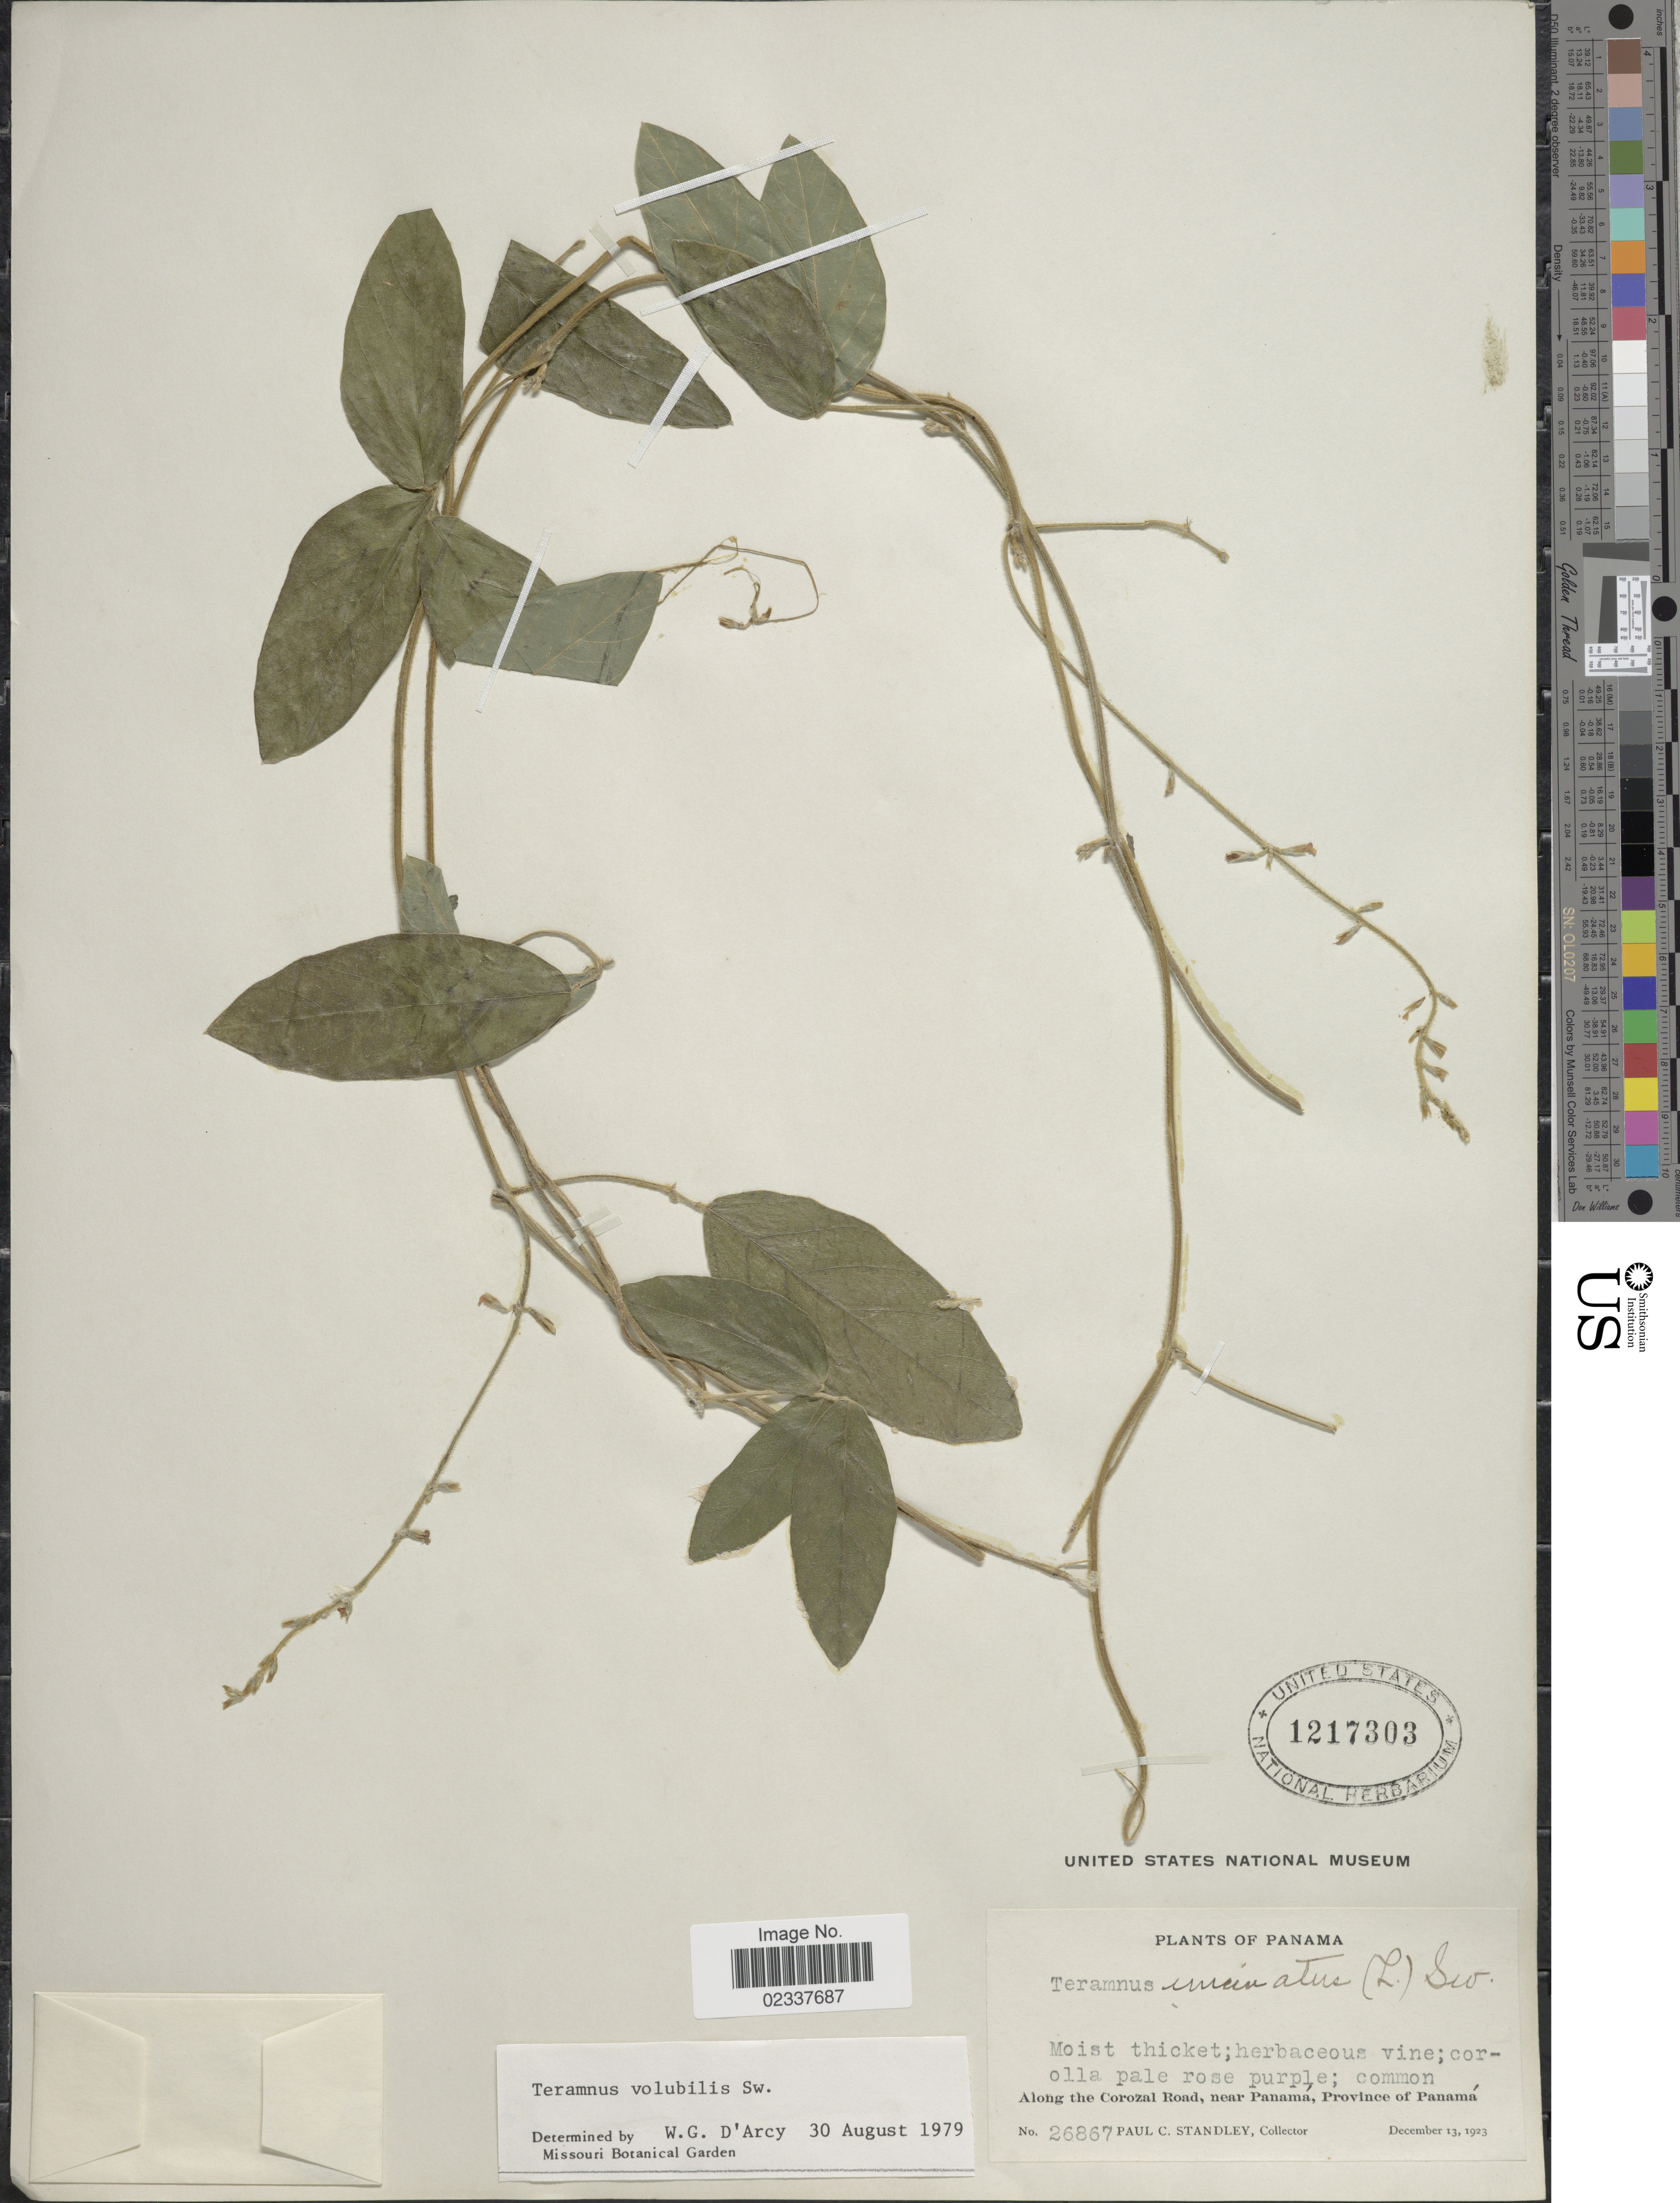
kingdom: Plantae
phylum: Tracheophyta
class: Magnoliopsida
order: Fabales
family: Fabaceae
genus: Teramnus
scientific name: Teramnus volubilis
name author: Sw.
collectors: P. C. Standley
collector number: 26867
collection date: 1923-12-13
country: Panama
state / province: Panamá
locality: Along the Corozal Road, near Panama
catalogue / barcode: US 1217303